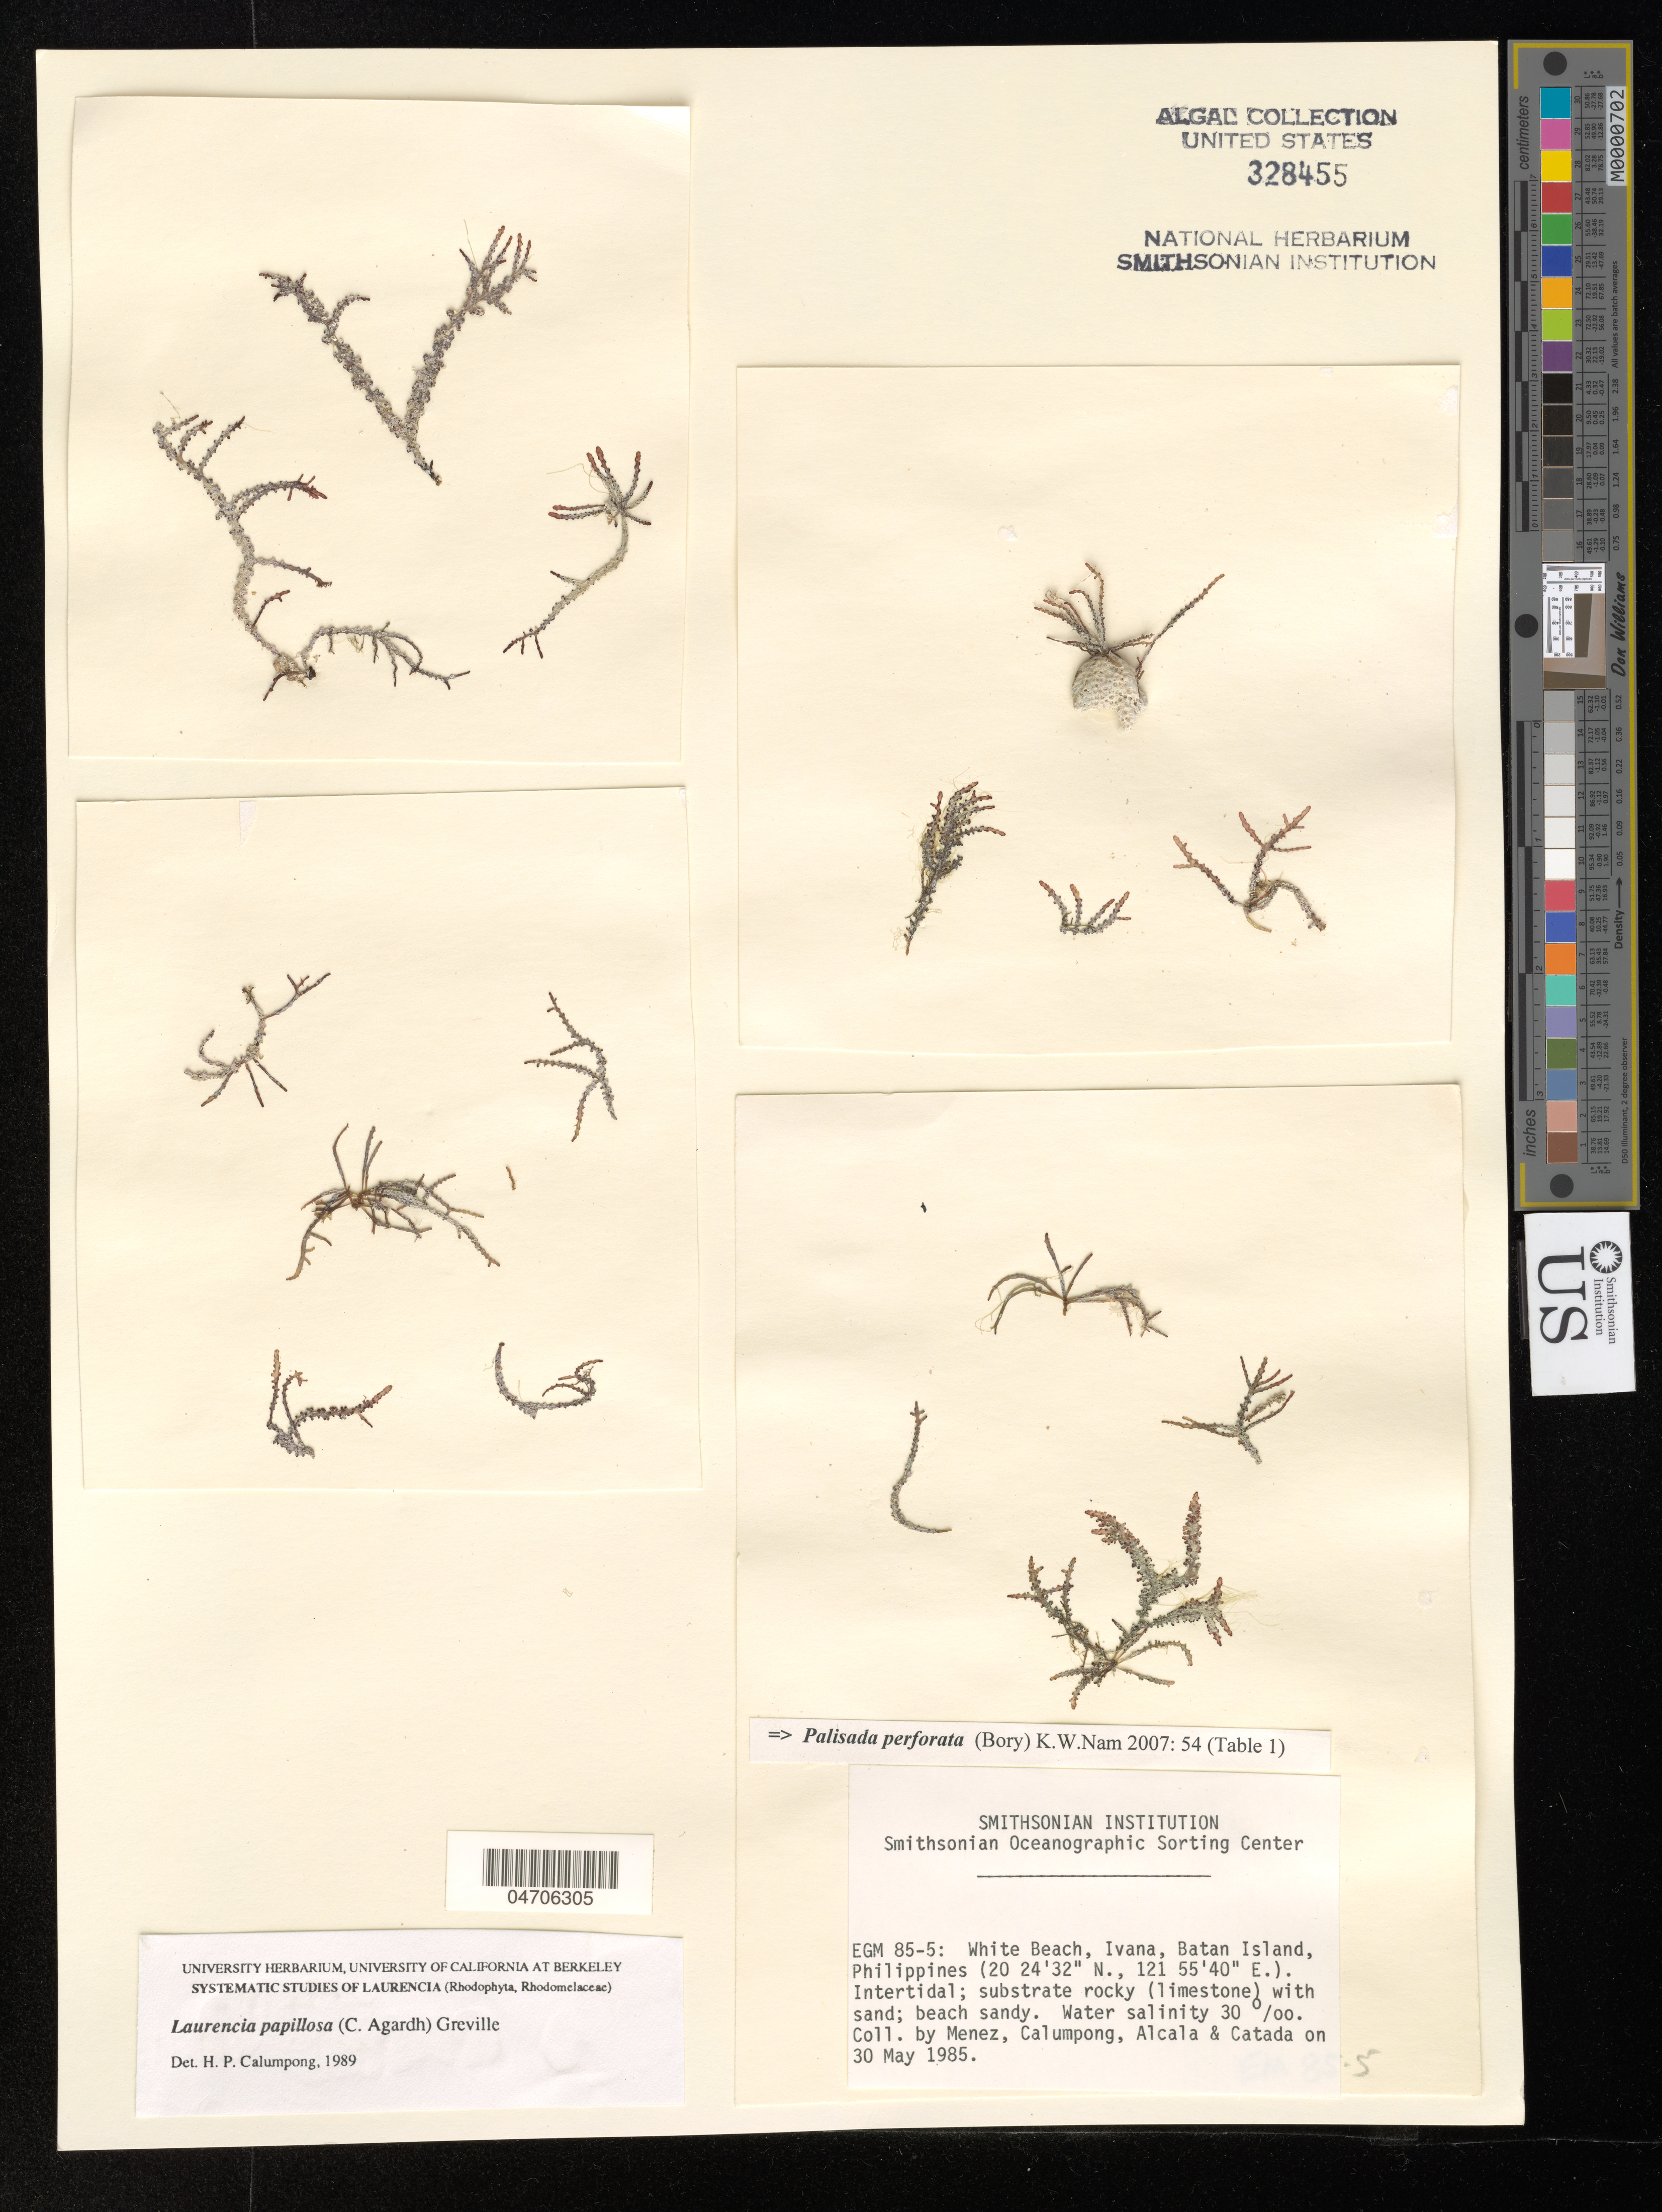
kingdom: Plantae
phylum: Rhodophyta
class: Florideophyceae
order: Ceramiales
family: Rhodomelaceae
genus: Palisada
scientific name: Palisada perforata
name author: (Bory) K.W. Nam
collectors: Menez, Calumpong, Alcala & Catada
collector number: EGM 85-5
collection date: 1985-05-30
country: Philippines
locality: White Beach, Ivana, Batan Island.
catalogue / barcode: US 328455